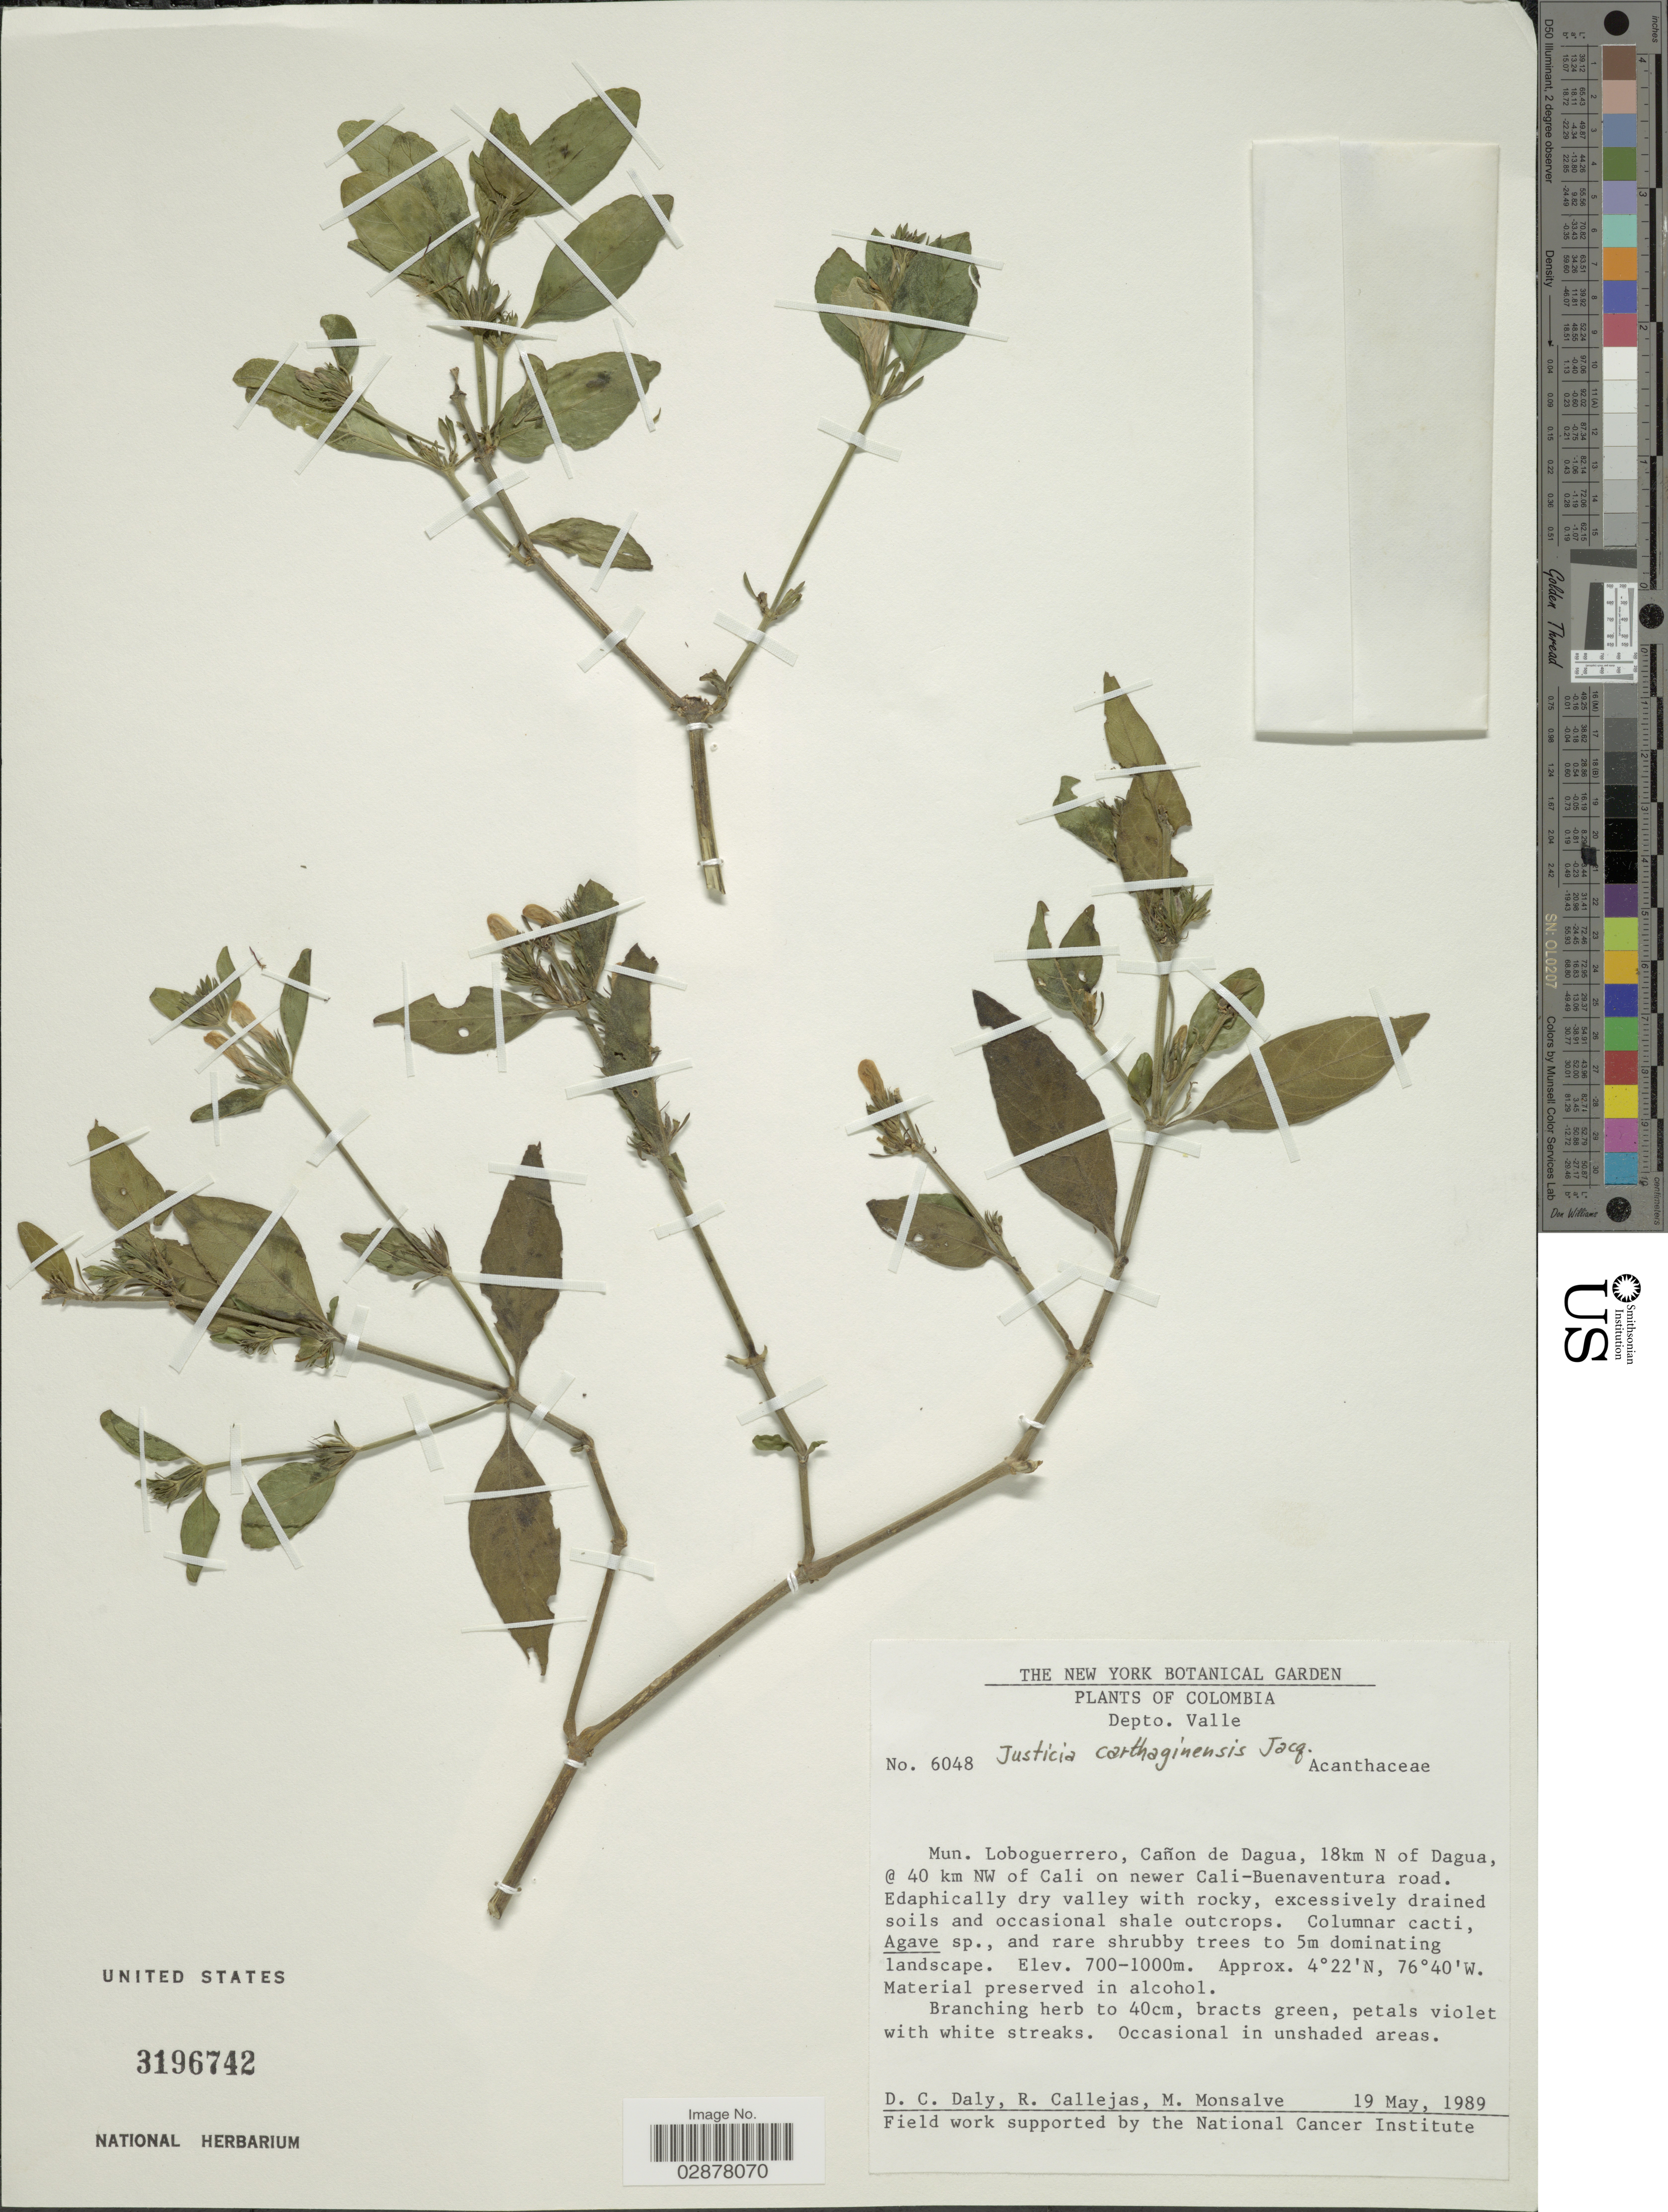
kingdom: Plantae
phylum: Tracheophyta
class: Magnoliopsida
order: Lamiales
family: Acanthaceae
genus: Justicia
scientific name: Justicia carthaginensis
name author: Jacq.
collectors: D. C. Daly, R. Callejas & M. Monsalve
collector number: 6048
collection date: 1989-05-19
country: Colombia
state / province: Valle del Cauca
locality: Depto. Valle, Mun. Loboguerrero, Cañon de Dagua, 18km N of Dagua, @40 km NW of Cali on newer Cali-Buenaventura Road.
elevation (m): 700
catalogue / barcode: US 3196742